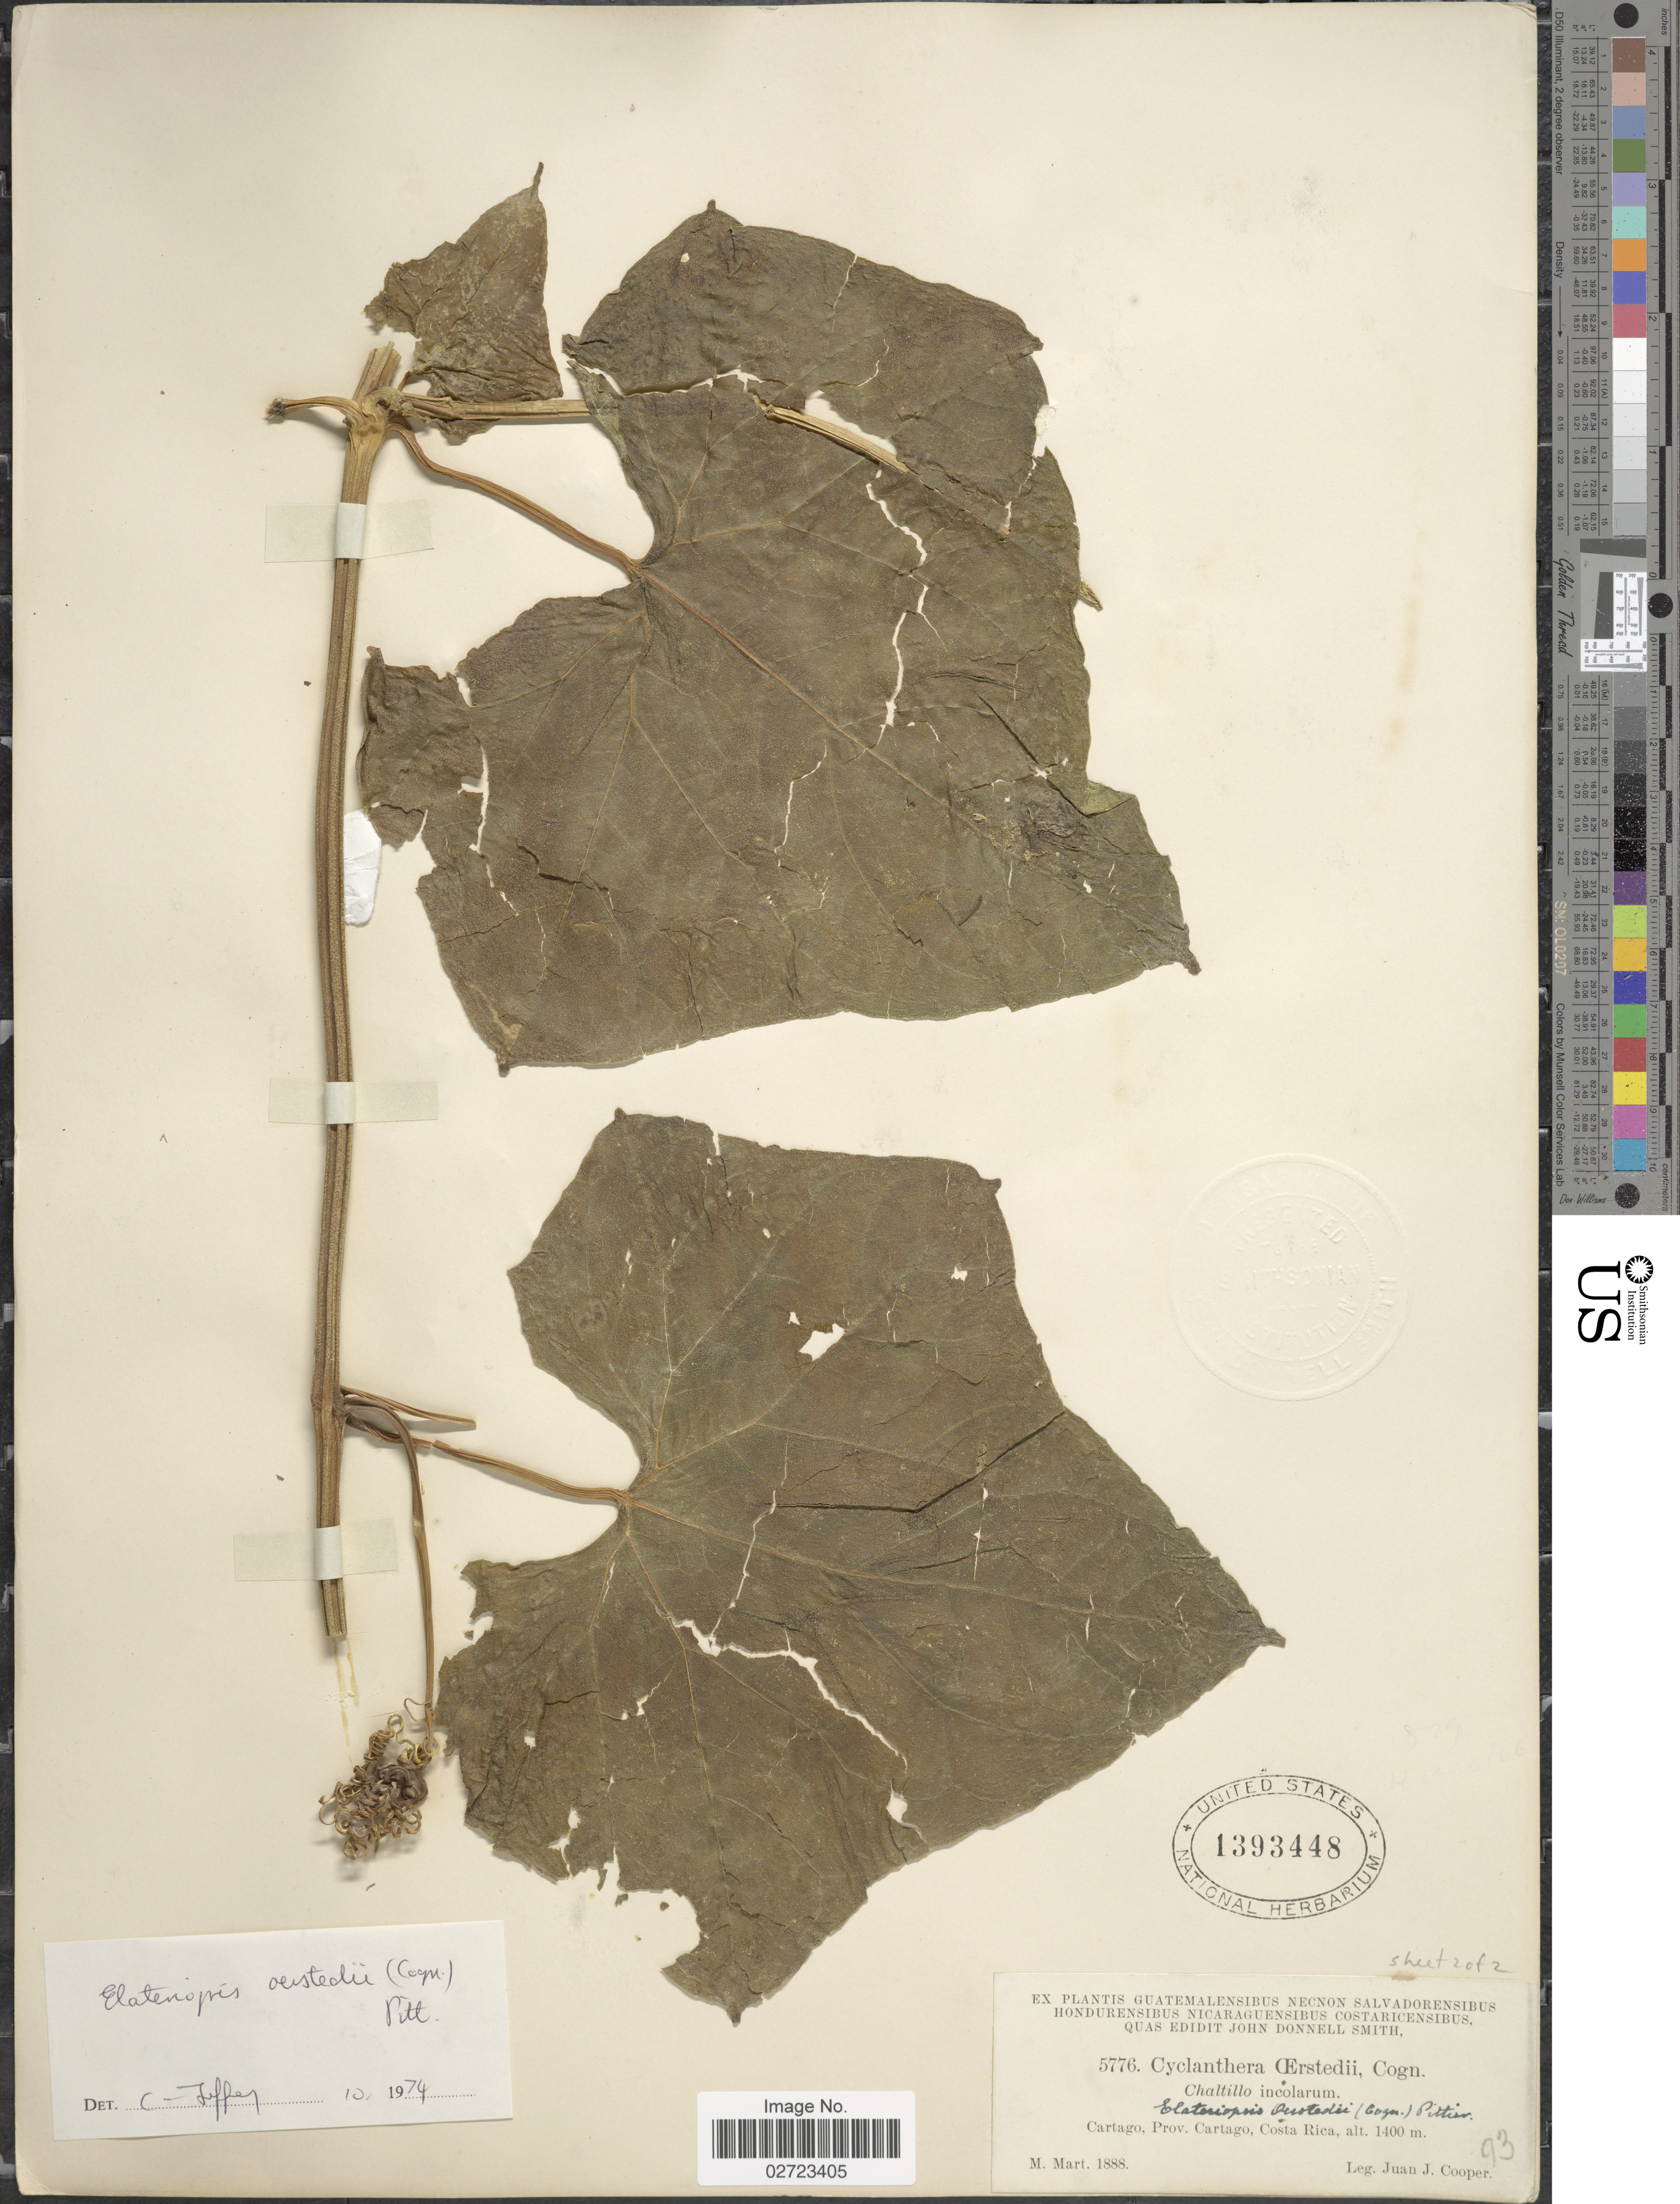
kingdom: Plantae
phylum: Tracheophyta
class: Magnoliopsida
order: Cucurbitales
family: Cucurbitaceae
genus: Hanburia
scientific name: Hanburia oerstedii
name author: (Cogn.) H. Schaef. & S.S. Renner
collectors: J. J. Cooper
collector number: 5776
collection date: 1888-03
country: Costa Rica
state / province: Cartago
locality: Cartago, Prov. Cartago.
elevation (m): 1400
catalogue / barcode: US 1393448